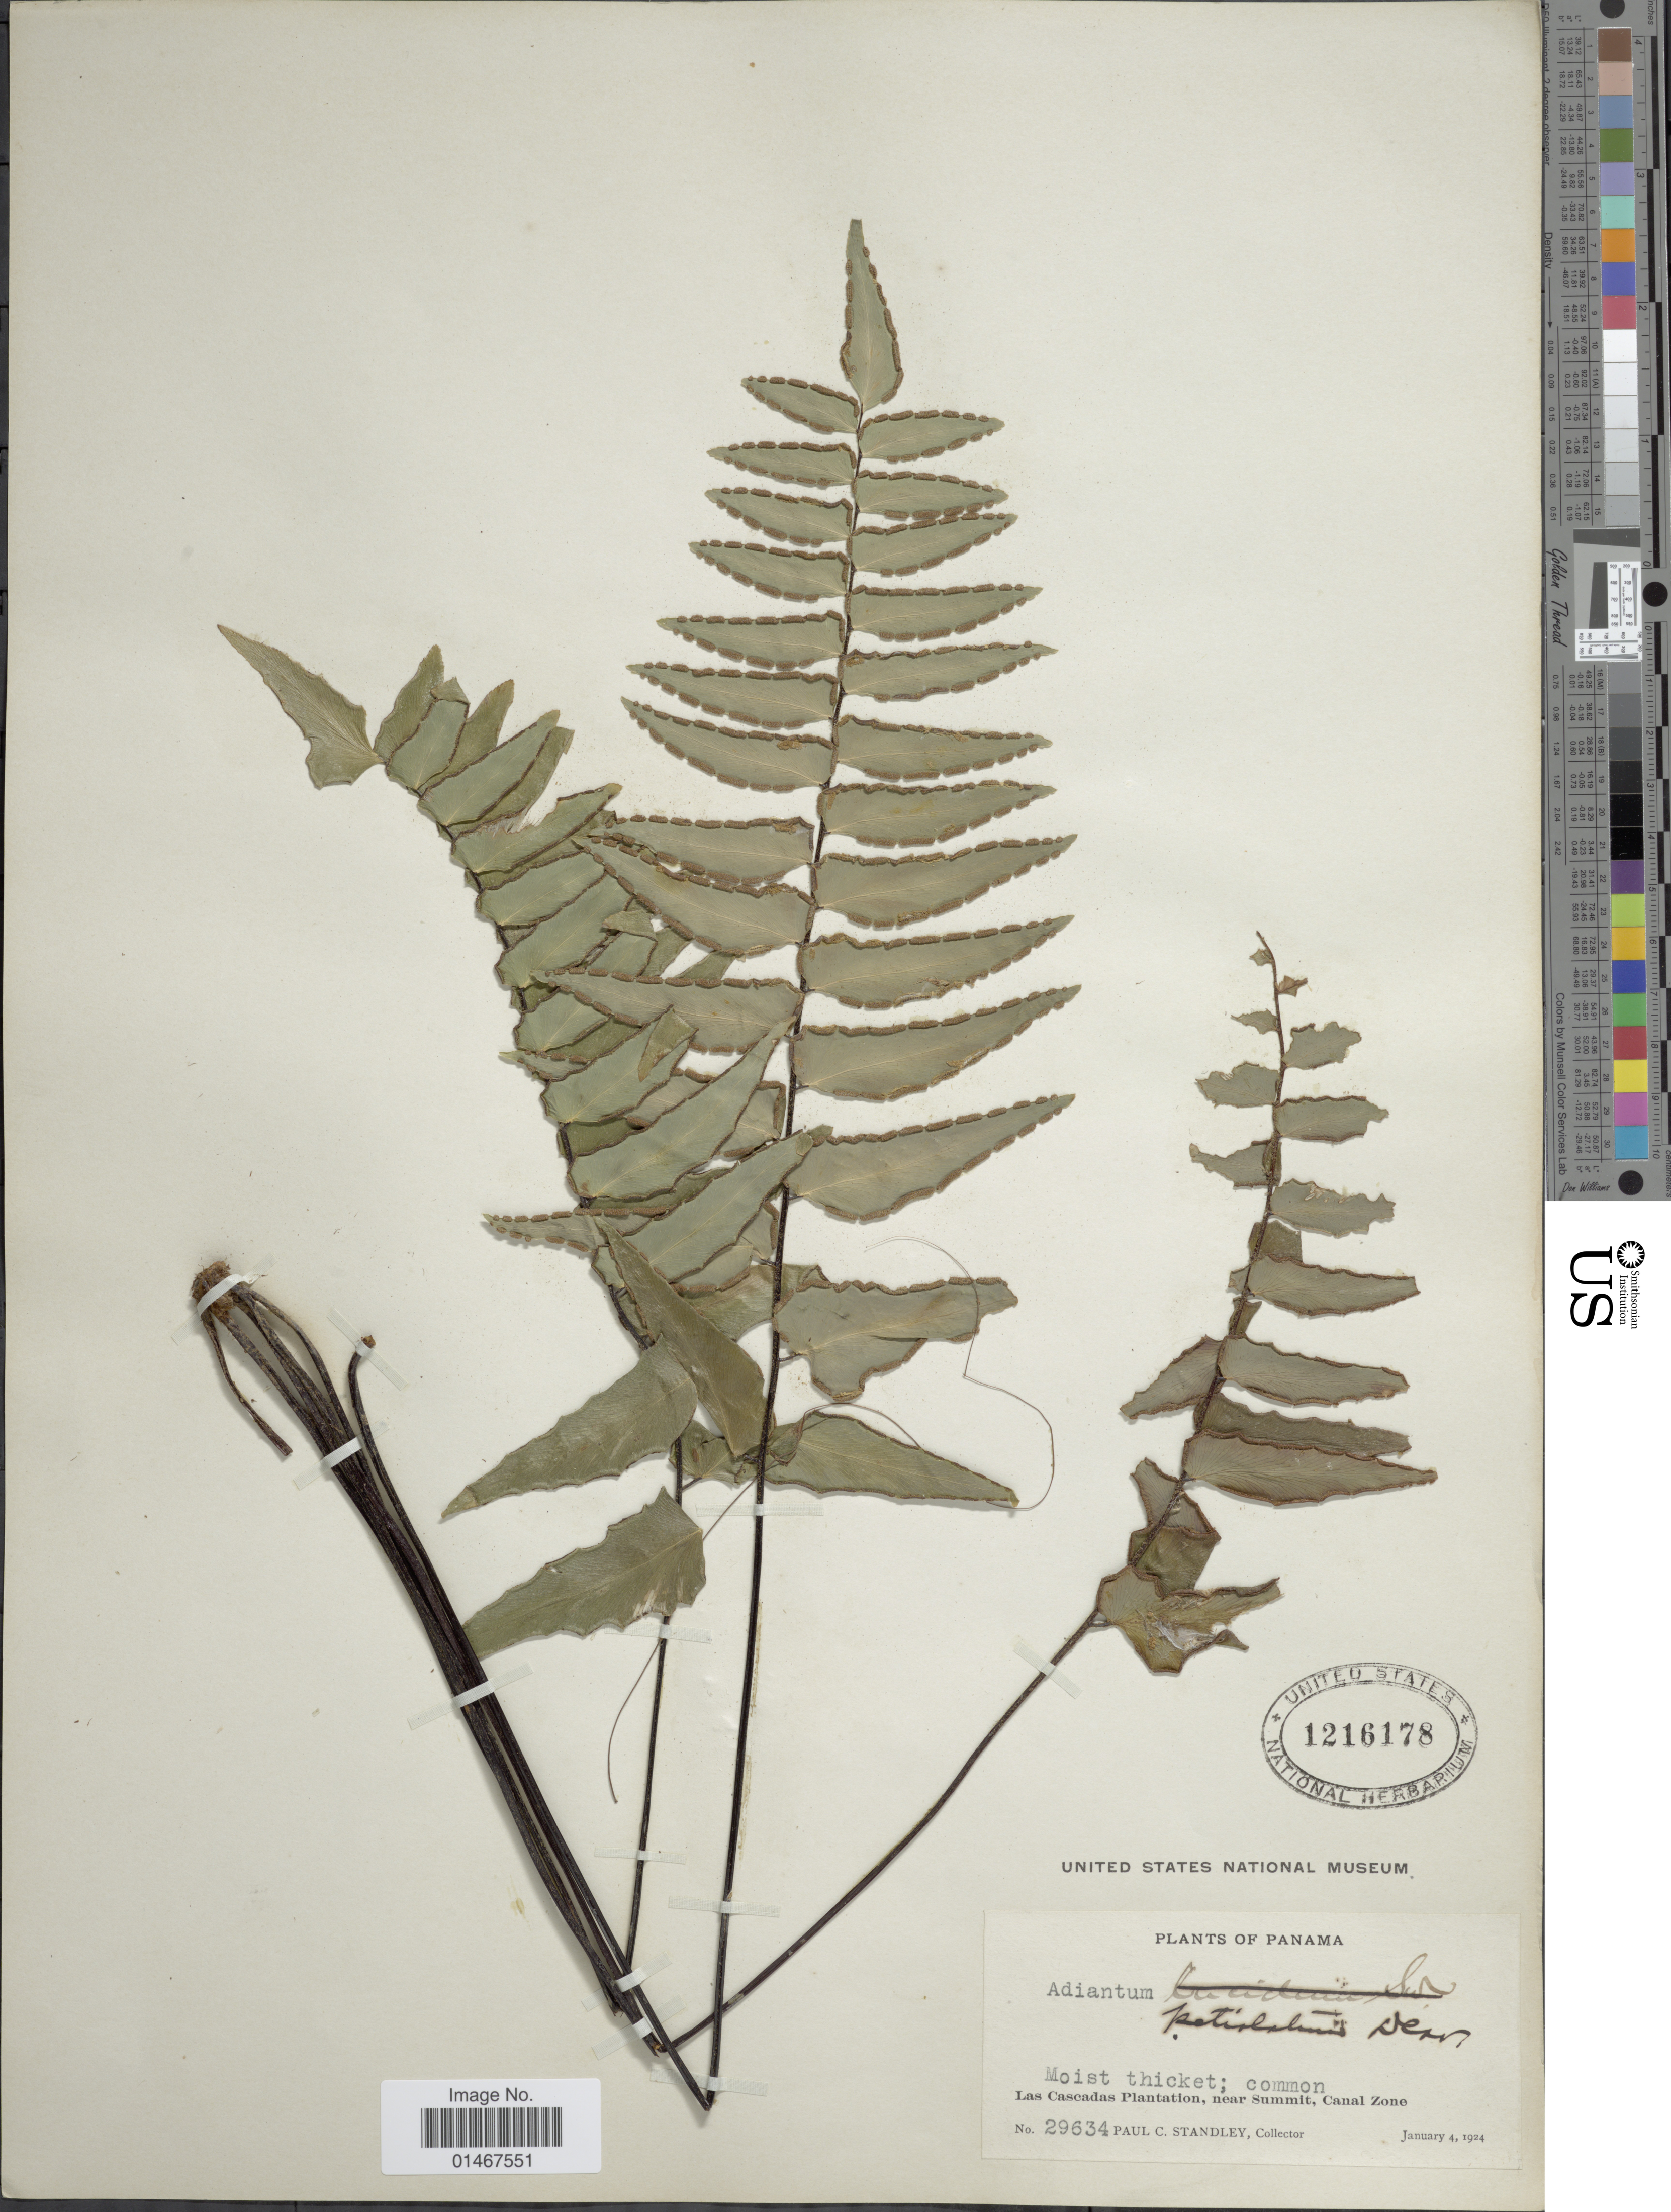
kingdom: Plantae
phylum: Tracheophyta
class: Polypodiopsida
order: Polypodiales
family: Pteridaceae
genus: Adiantum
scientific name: Adiantum petiolatum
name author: Desv.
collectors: P. C. Standley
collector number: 29634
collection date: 1924-01-04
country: Panama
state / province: Colón / Panamá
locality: Las Cascadas Plantation, near Summit, Canal Zone.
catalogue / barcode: US 1216178